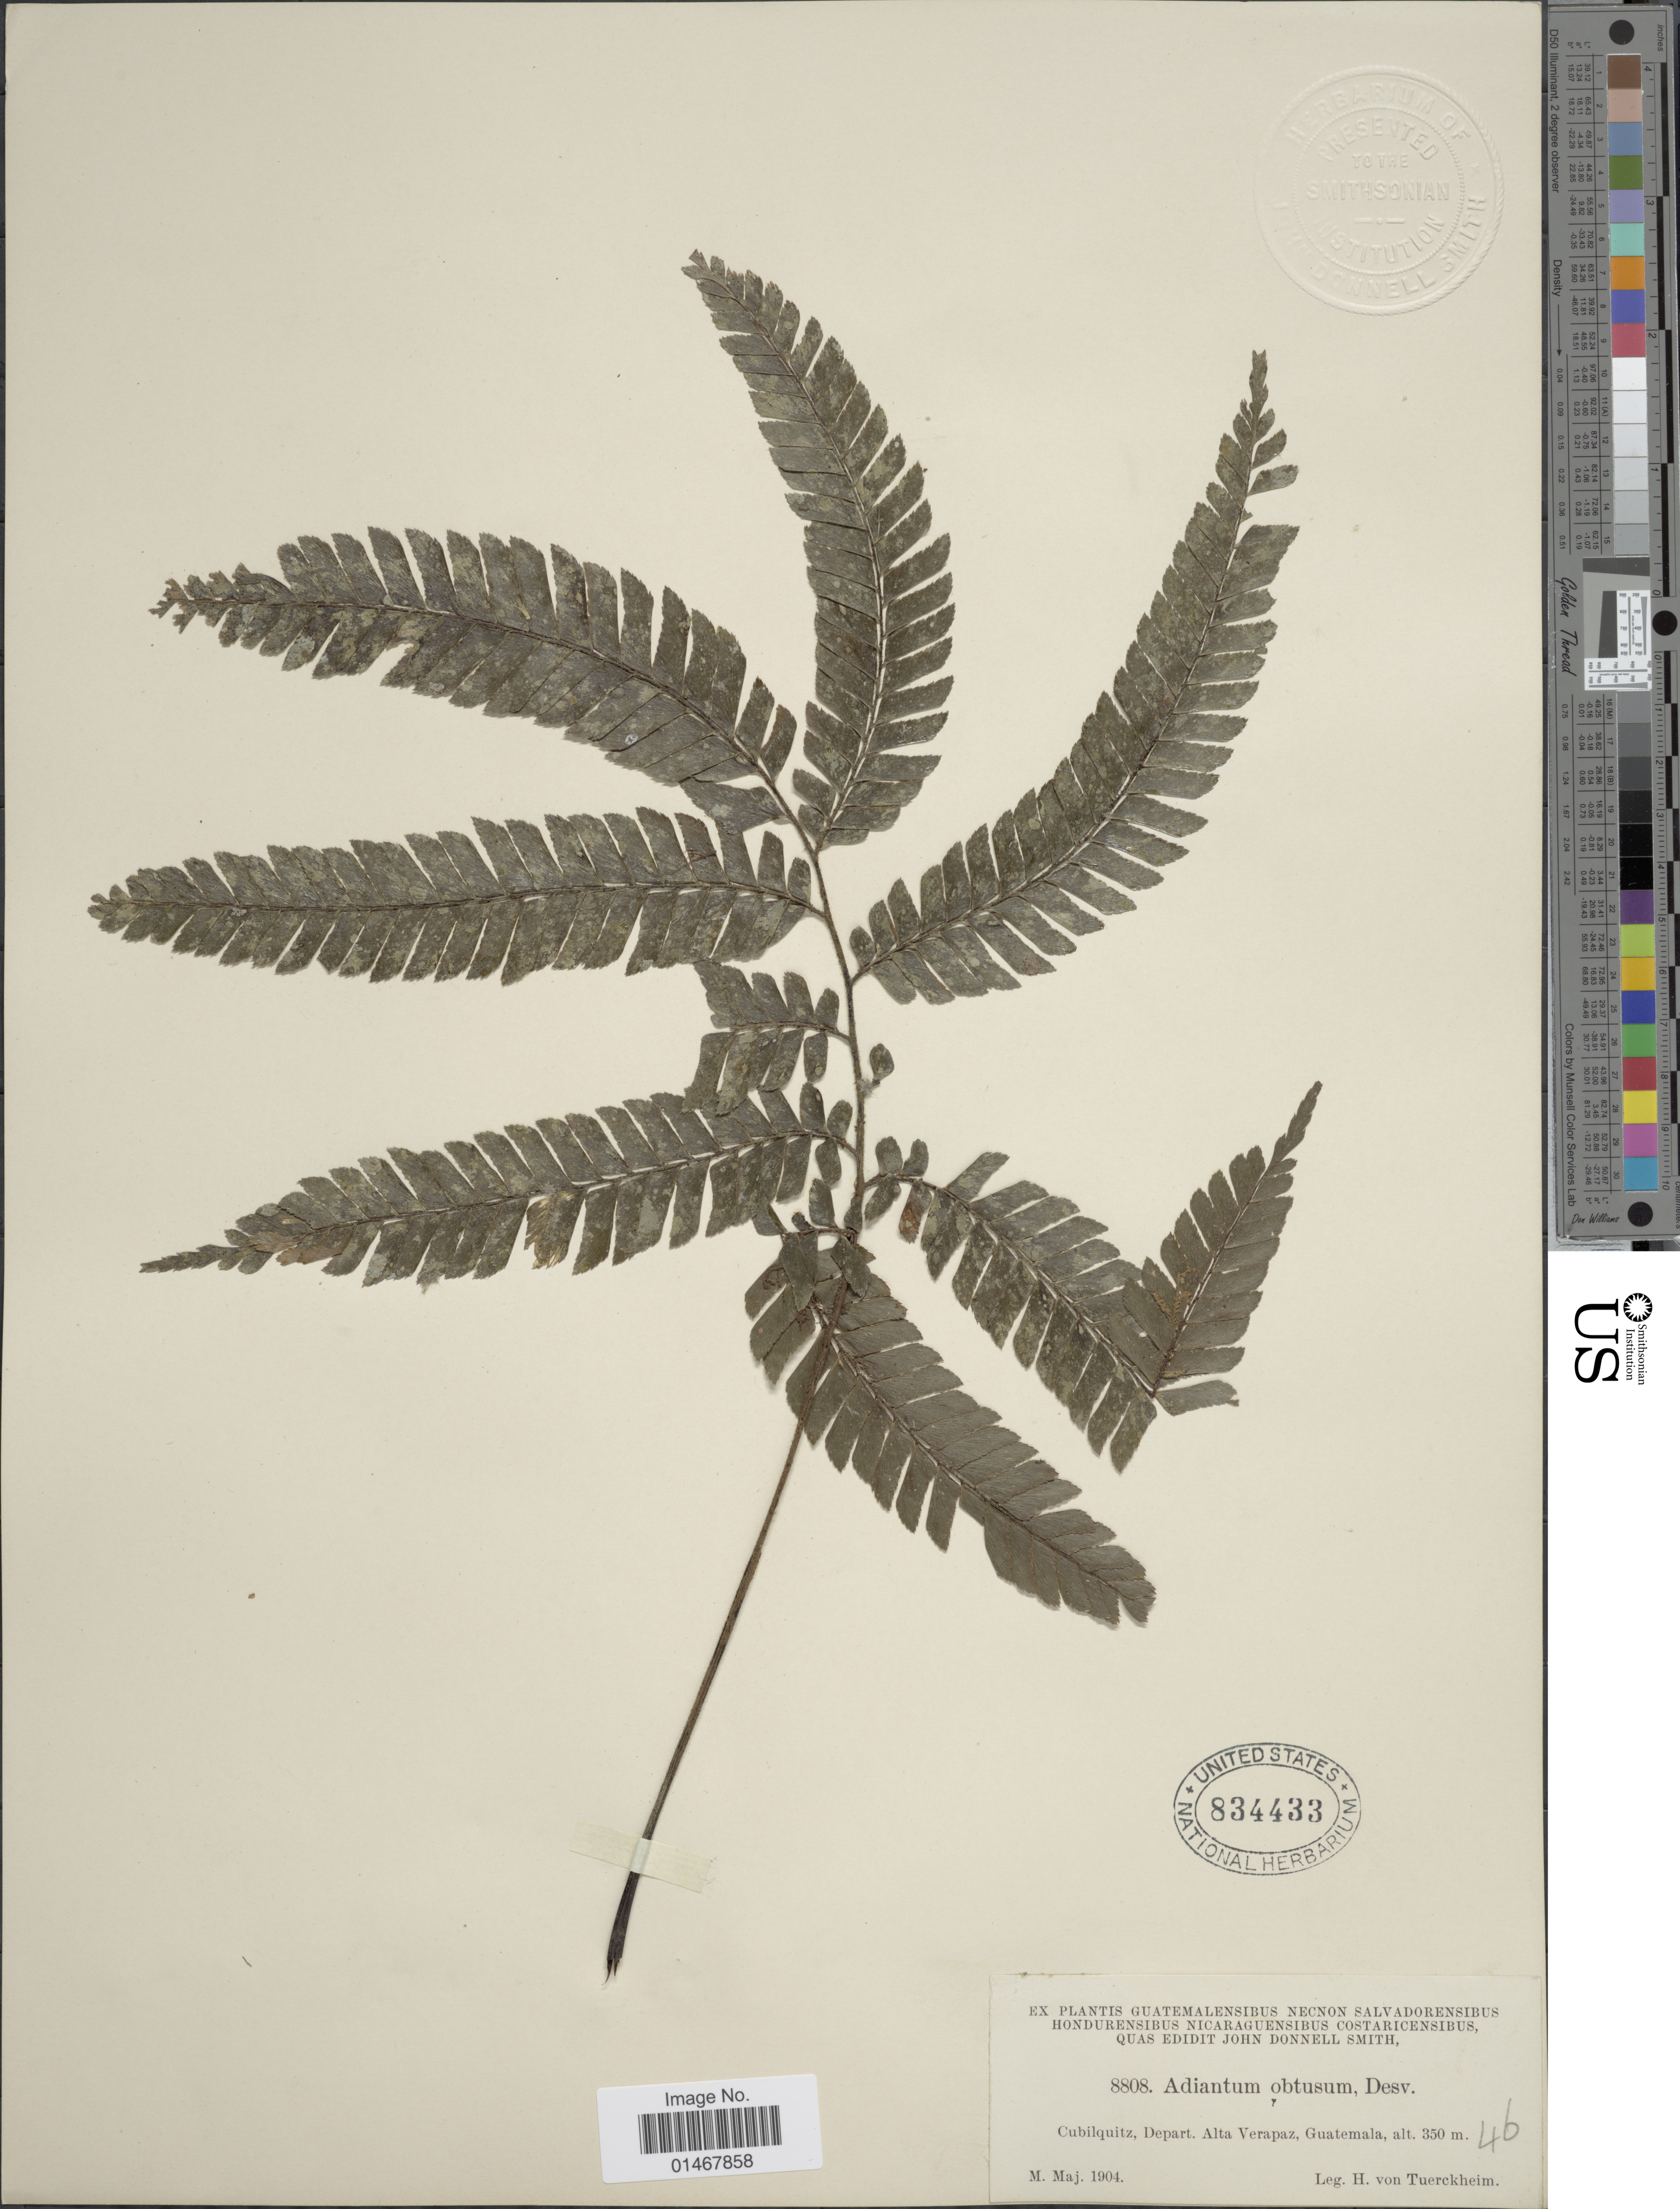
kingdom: Plantae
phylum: Tracheophyta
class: Polypodiopsida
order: Polypodiales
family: Pteridaceae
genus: Adiantum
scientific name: Adiantum pulverulentum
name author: L.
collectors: H. von Türckheim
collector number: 8808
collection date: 1904-05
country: Guatemala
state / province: Alta Verapaz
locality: Cubilquitz, Depart. Alta Verapaz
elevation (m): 350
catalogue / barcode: US 834433